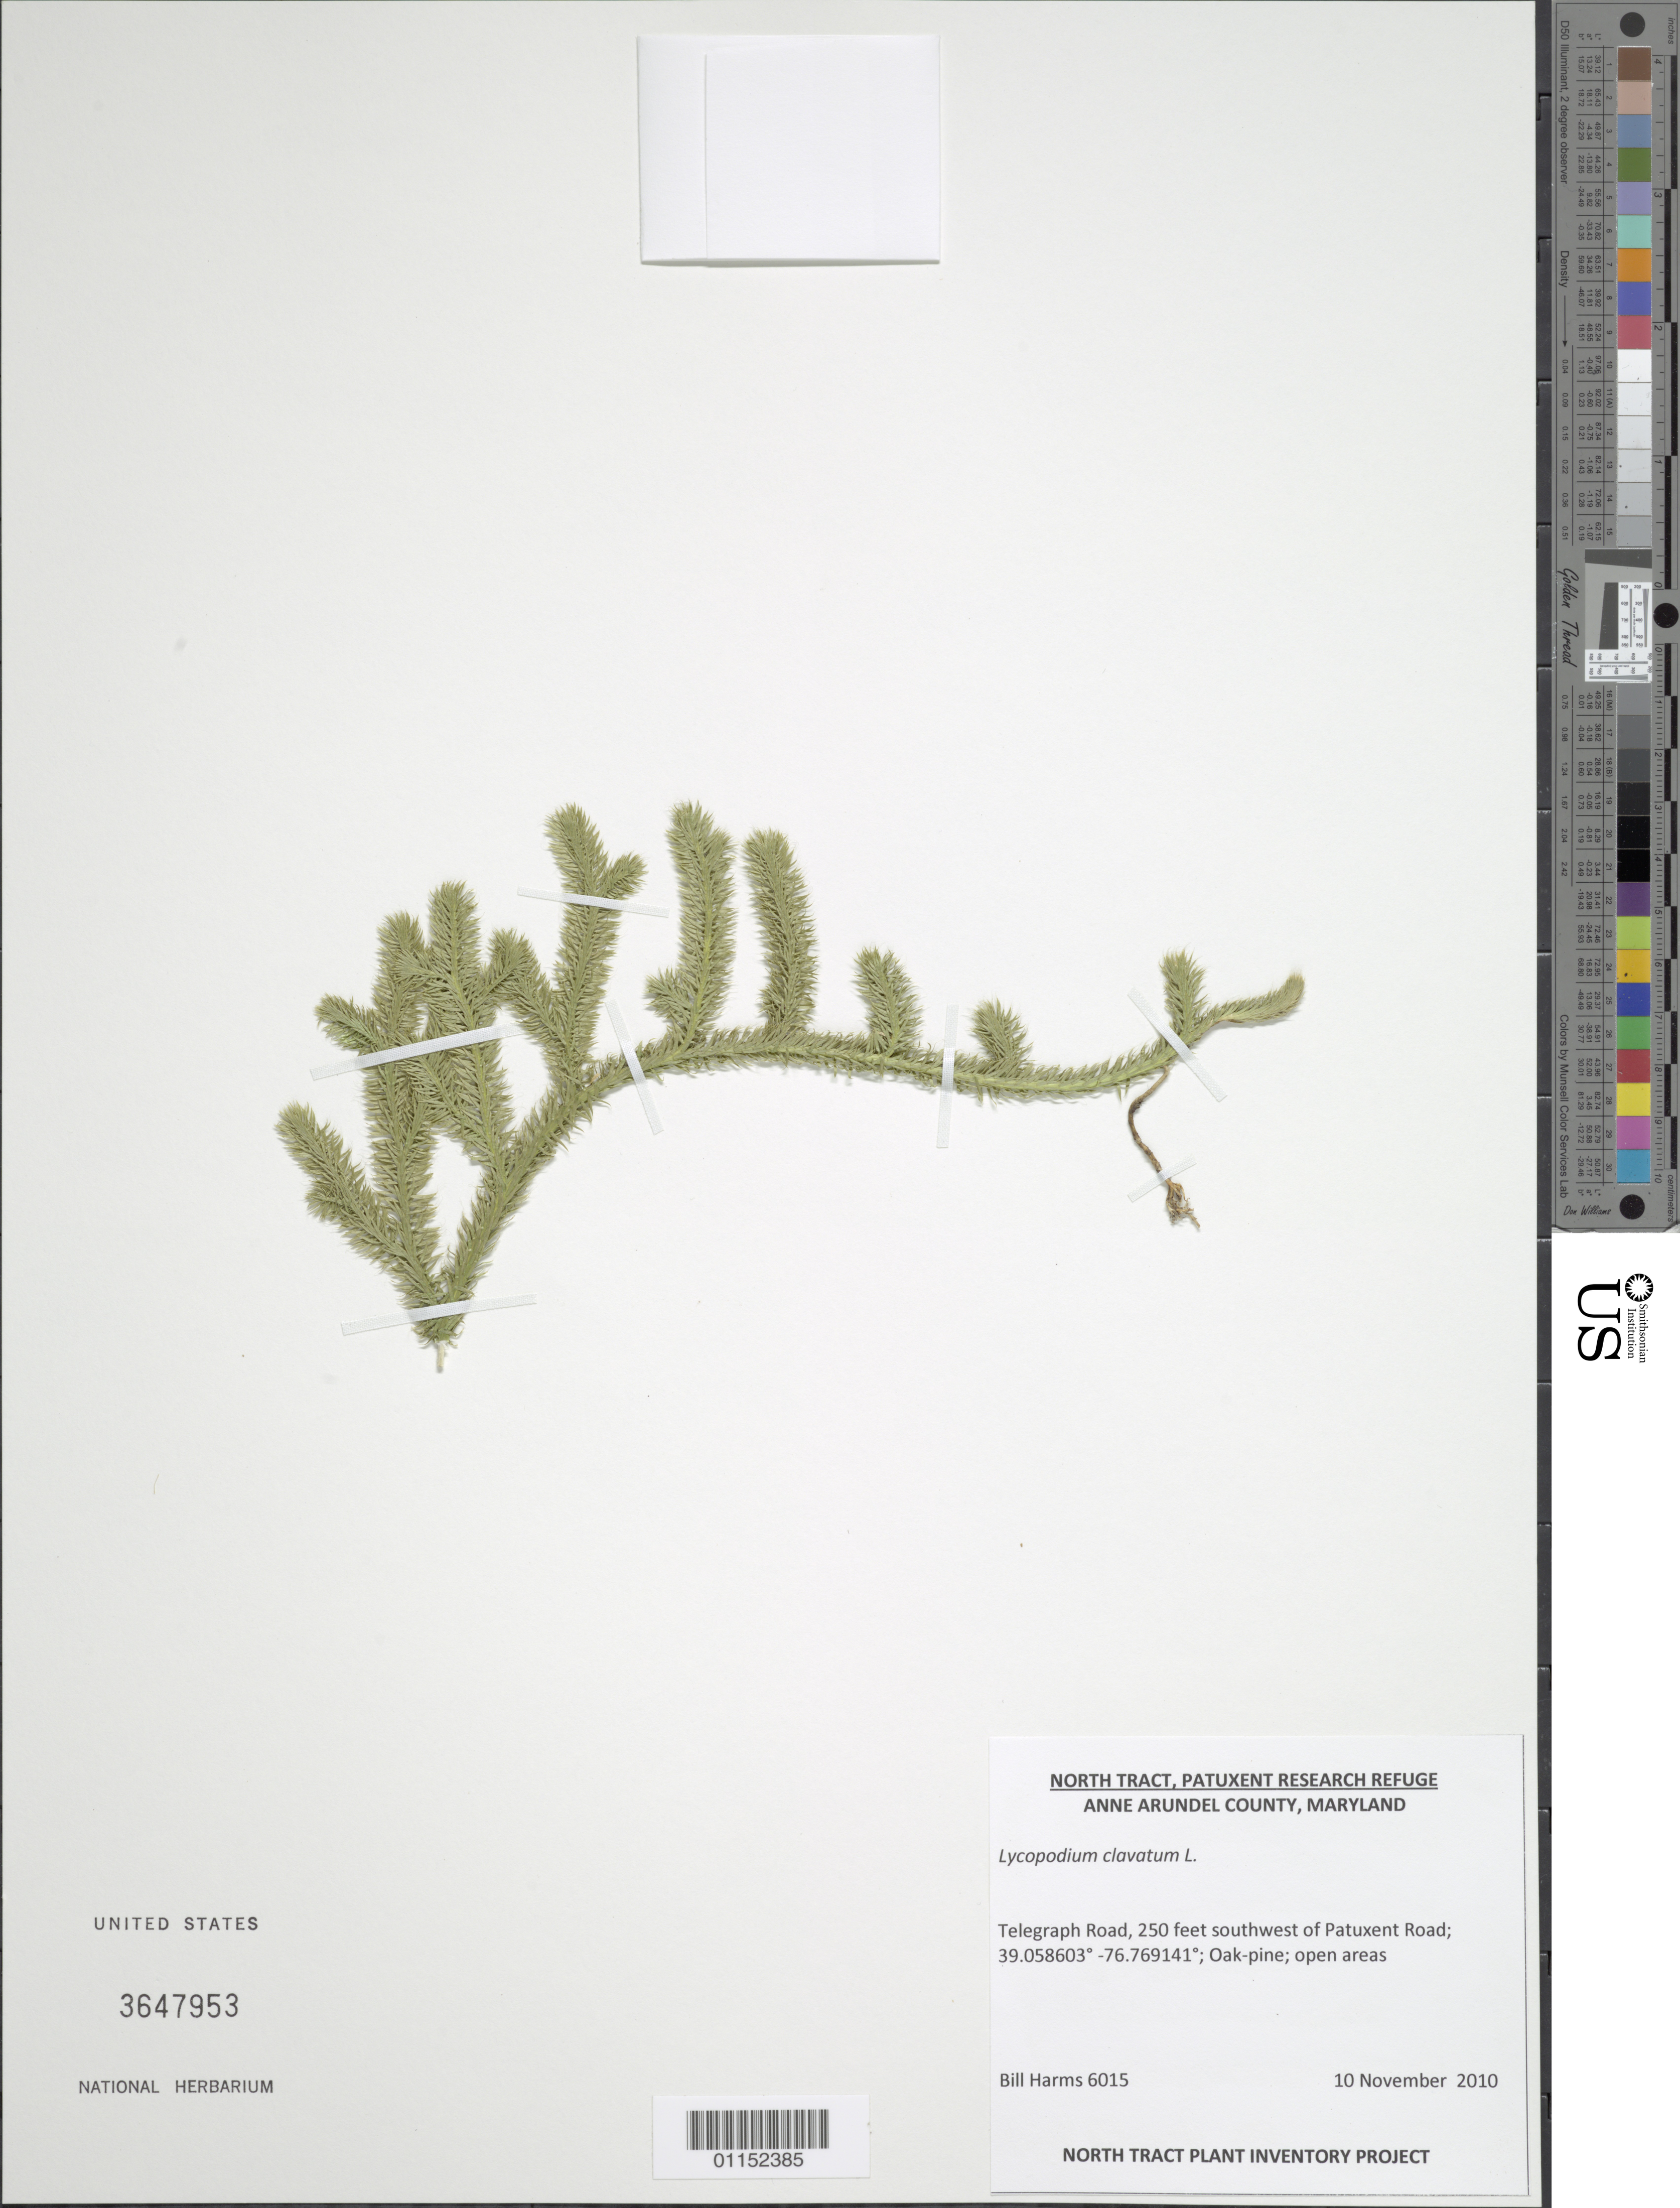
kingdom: Plantae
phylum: Tracheophyta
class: Lycopodiopsida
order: Lycopodiales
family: Lycopodiaceae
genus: Lycopodium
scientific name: Lycopodium clavatum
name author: L.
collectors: B. Harms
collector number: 6015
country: United States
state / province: Maryland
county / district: Anne Arundel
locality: North Tract, Patuxent Research Refuge, Telegraph Road, SW of Patuxent Road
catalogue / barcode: US 3647953